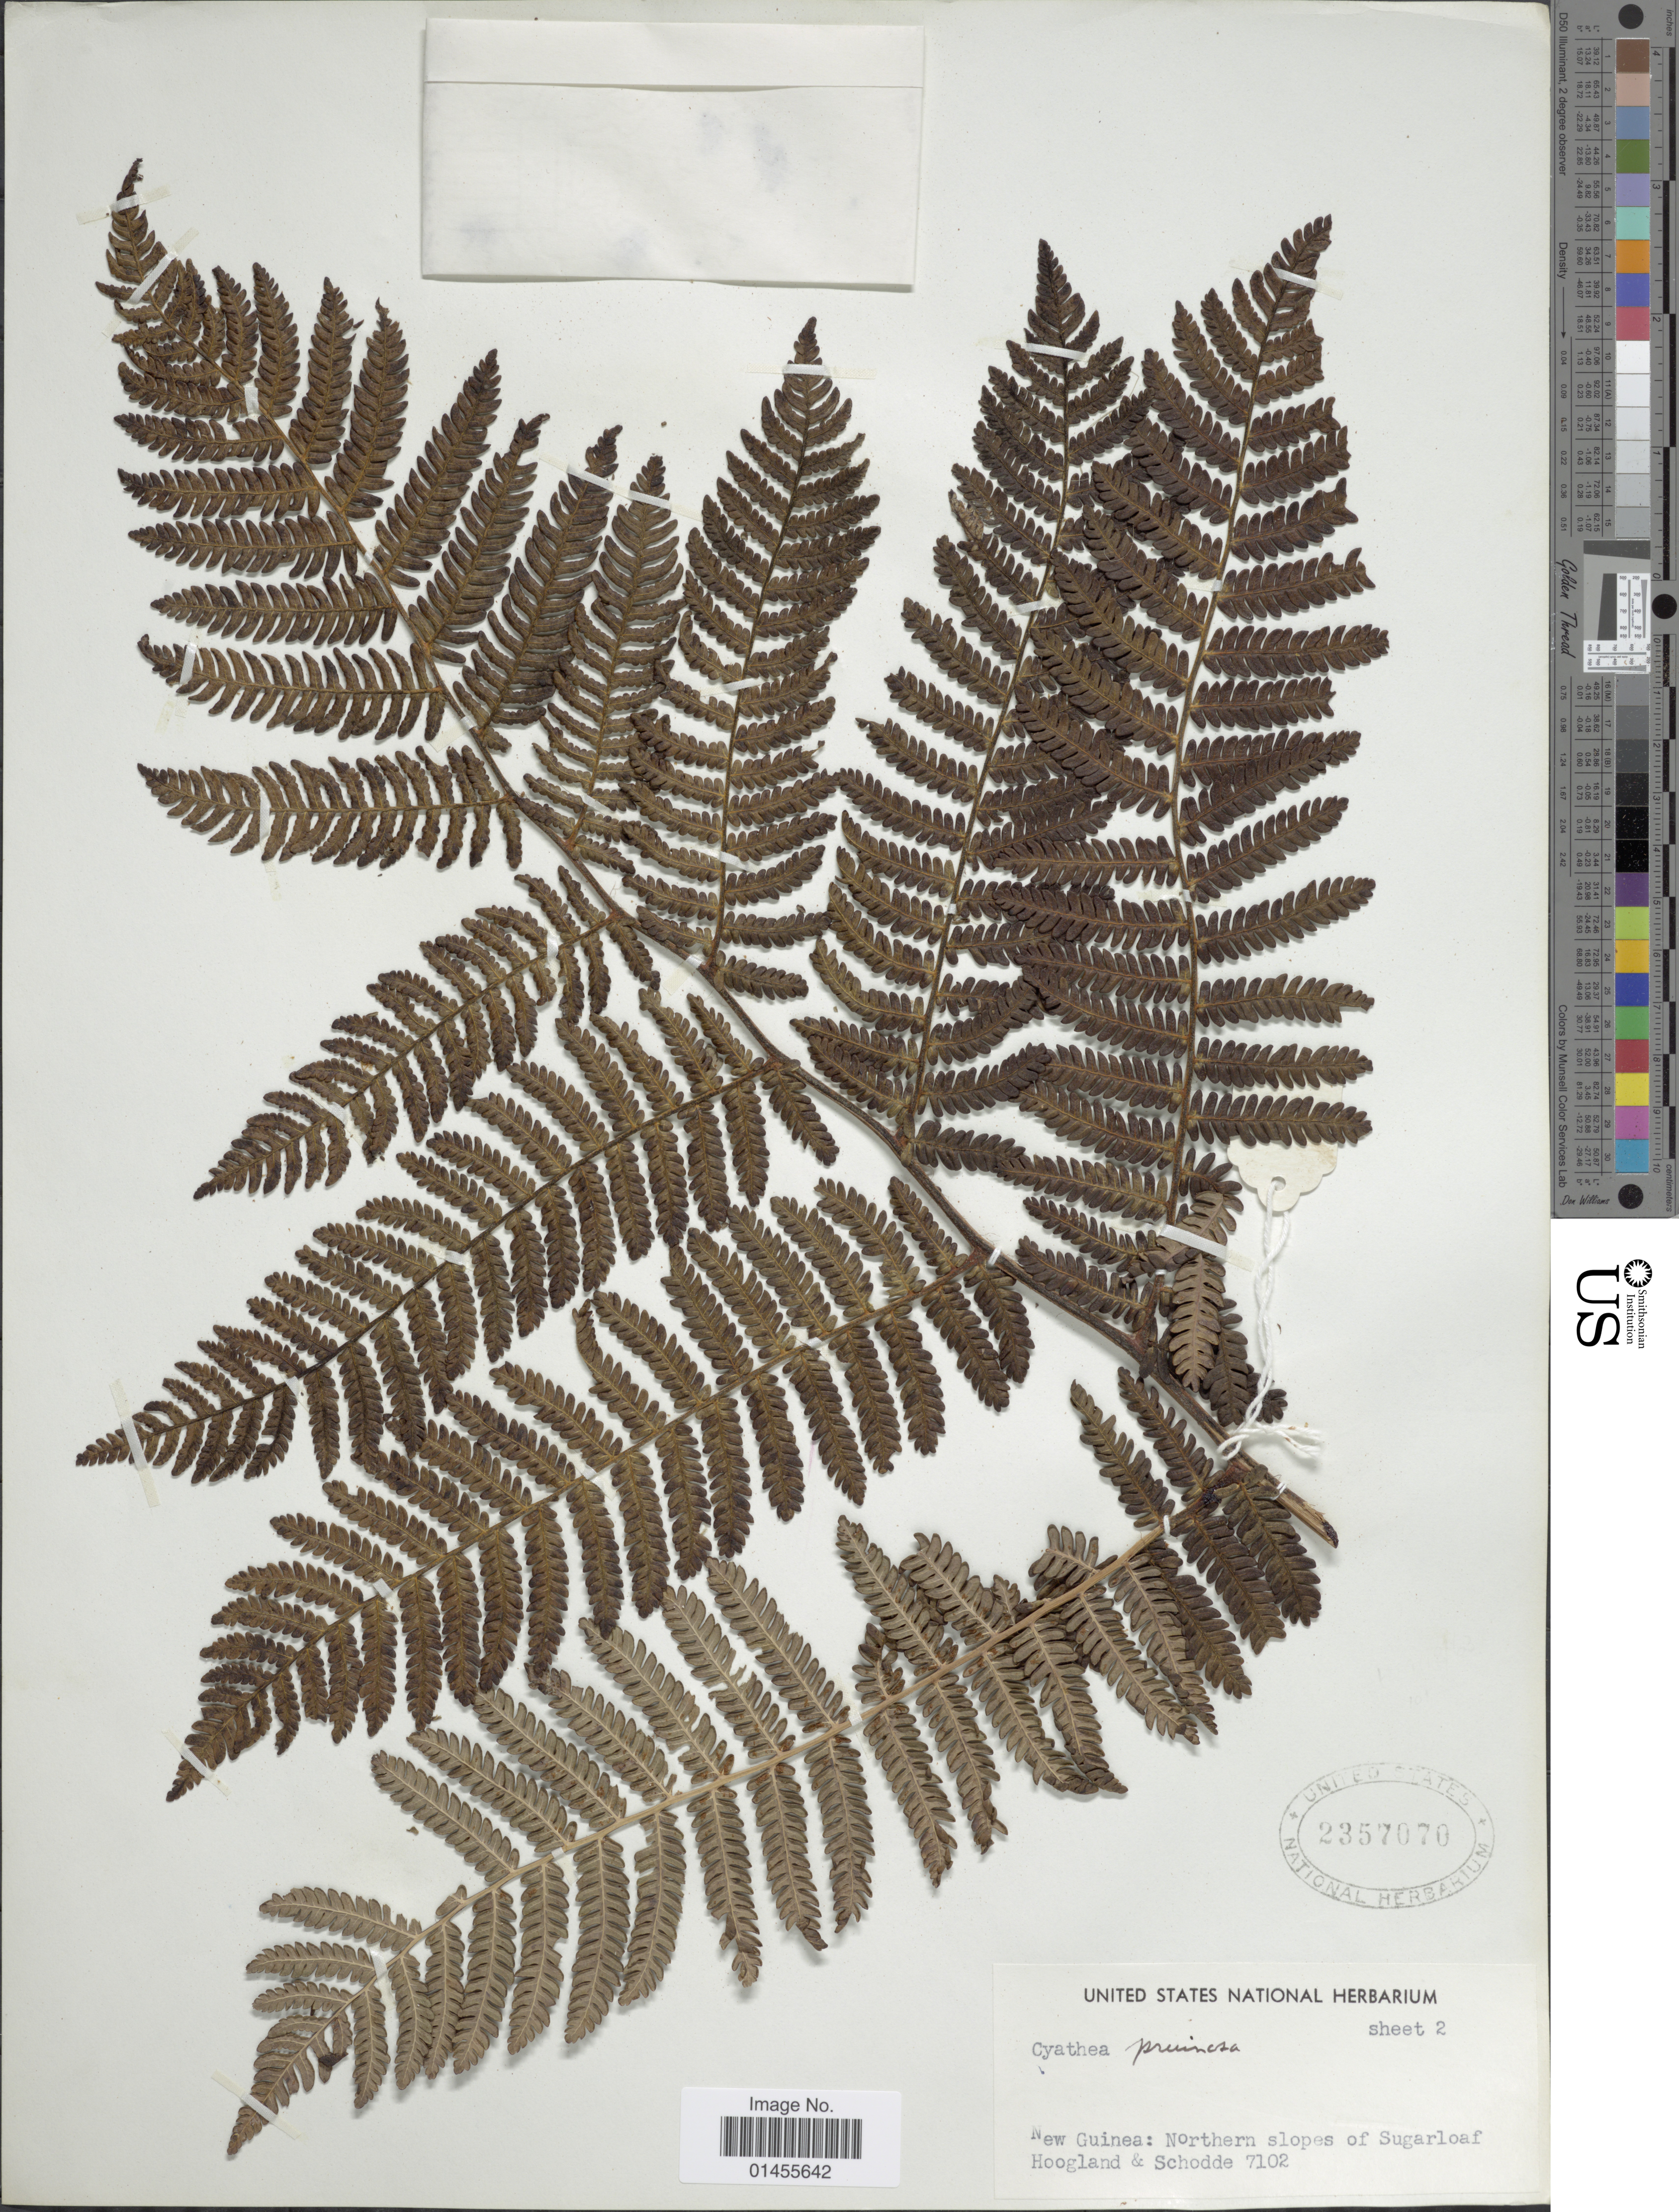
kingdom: Plantae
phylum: Tracheophyta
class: Polypodiopsida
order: Cyatheales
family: Cyatheaceae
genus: Alsophila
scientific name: Alsophila pruinosa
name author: (Rosenst.) R.M. Tryon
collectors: R. D. Hoogland & R. Schodde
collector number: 7102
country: Papua New Guinea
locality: New Guinea: Northern slopes of Sugarloaf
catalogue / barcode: US 2357070